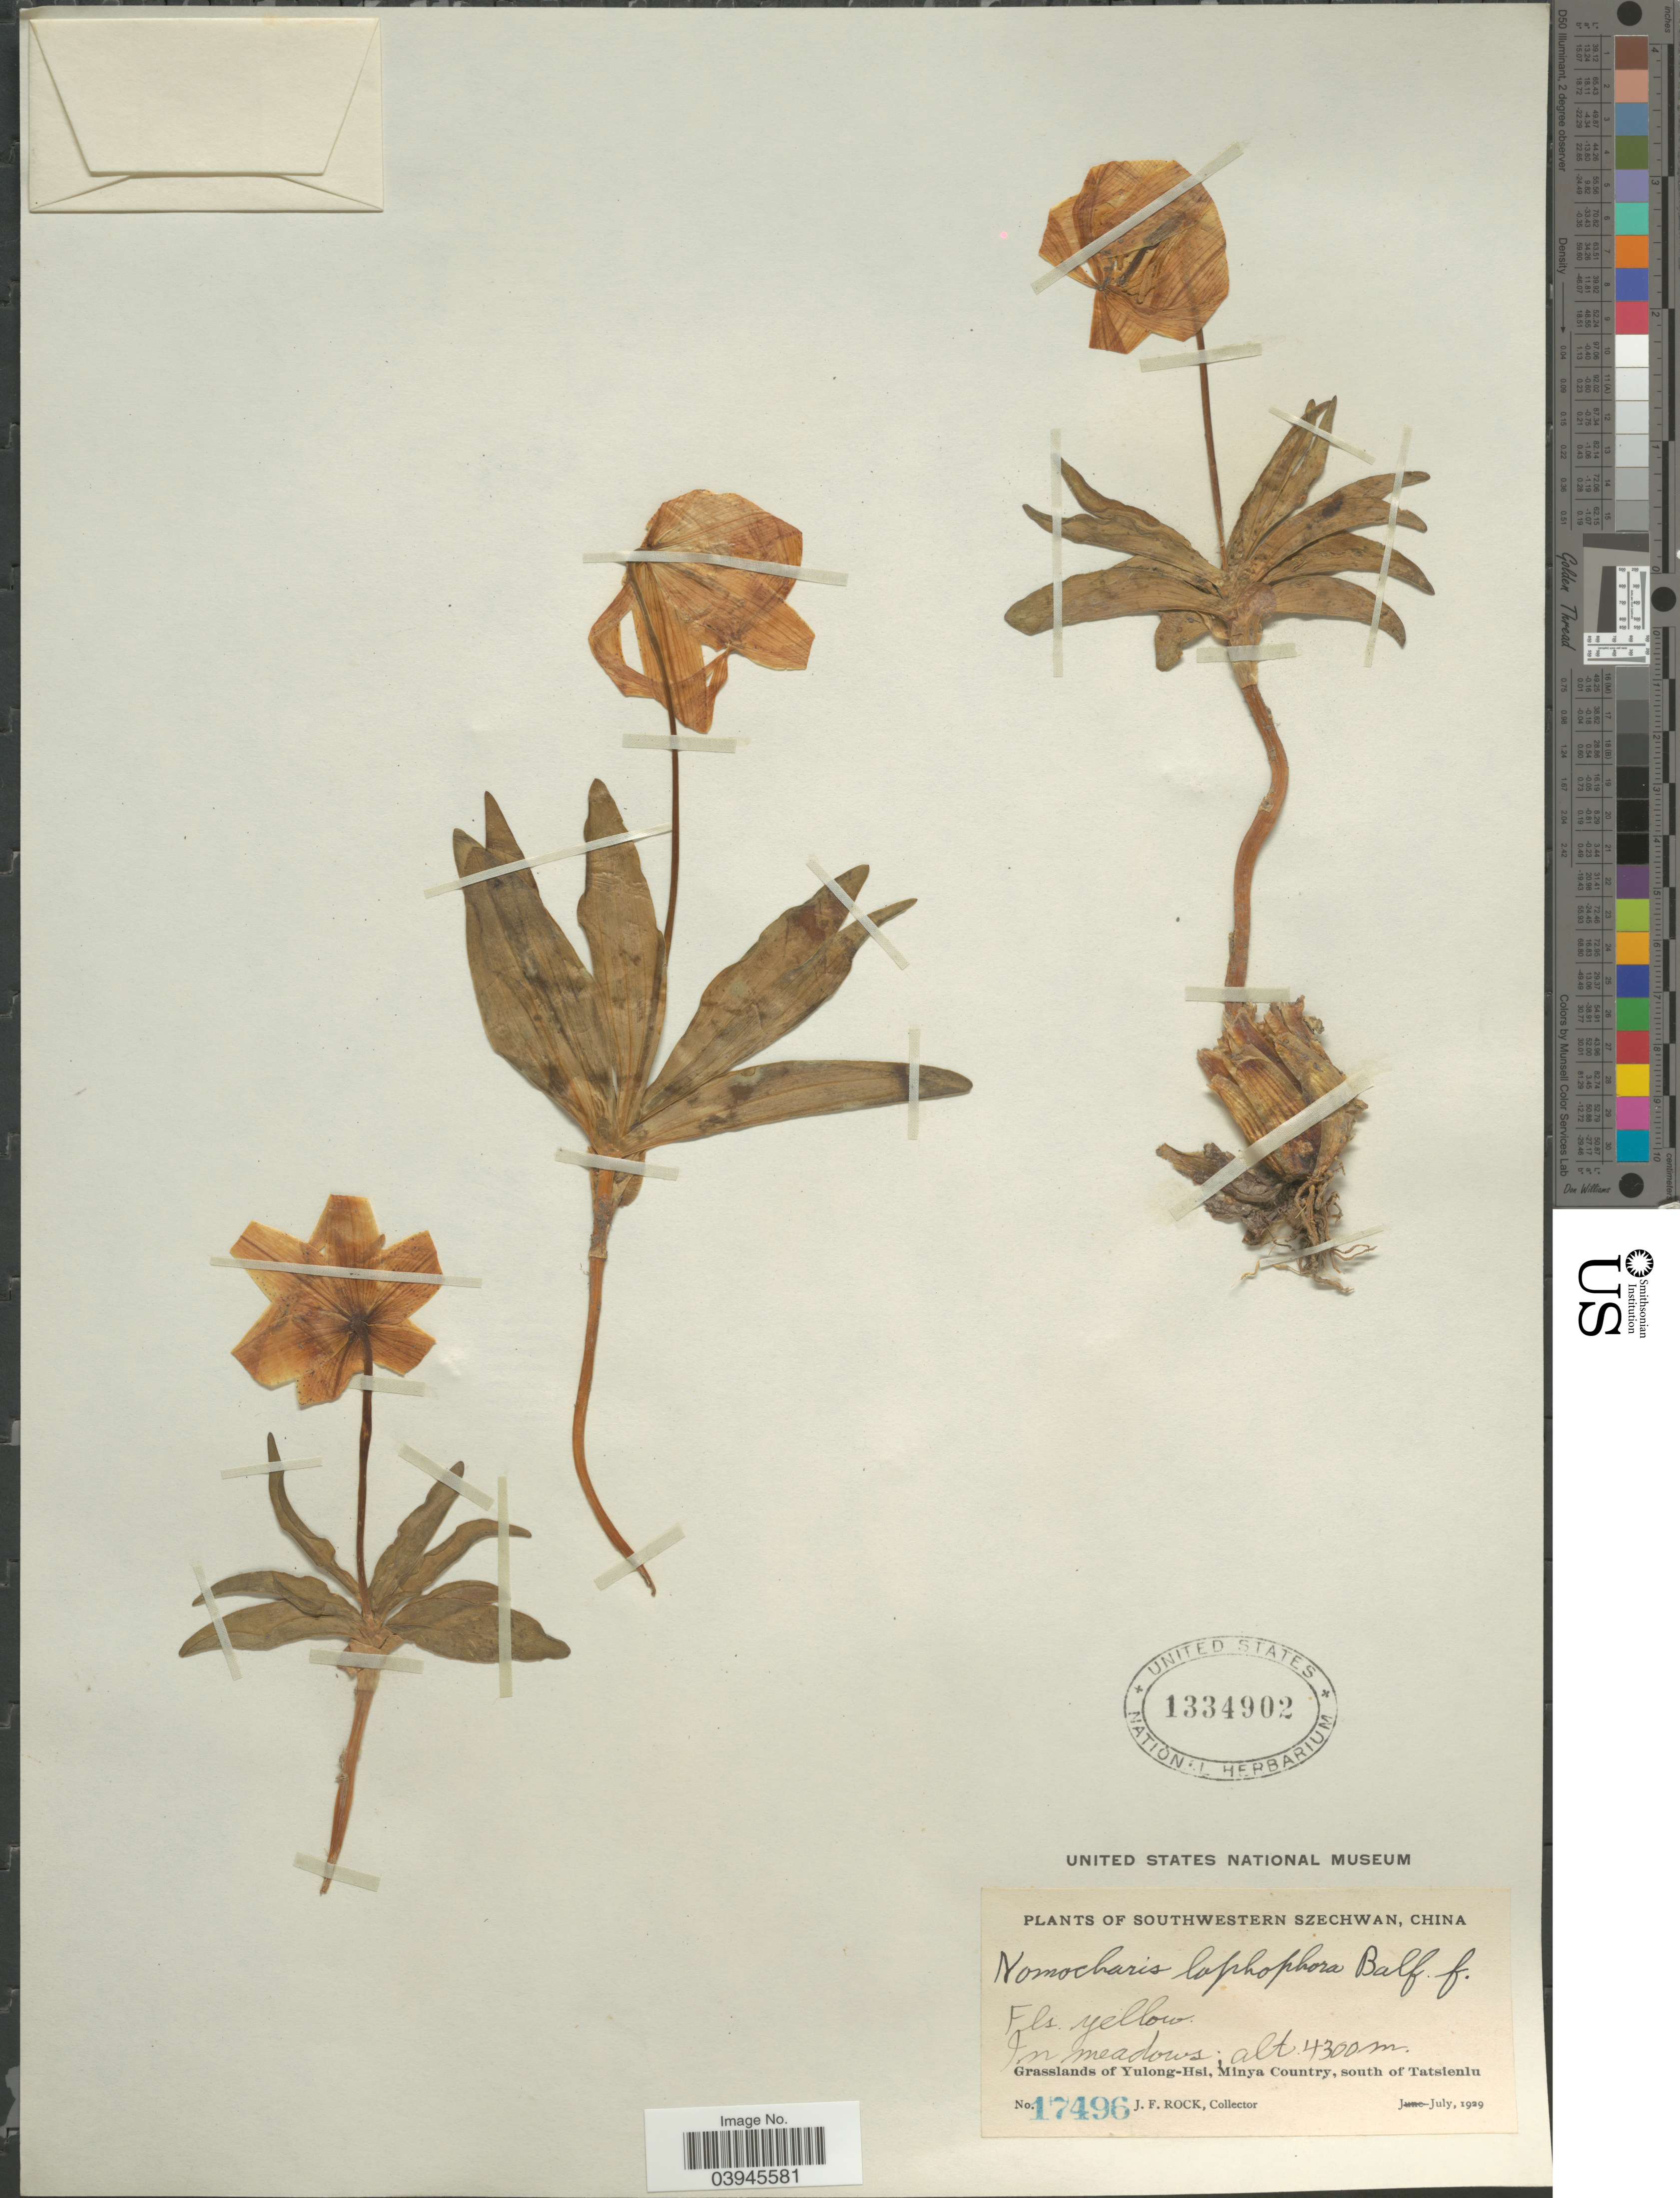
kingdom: Plantae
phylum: Tracheophyta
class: Liliopsida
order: Liliales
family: Liliaceae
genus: Lilium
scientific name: Lilium lophophorum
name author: (Bureau & Franch.) Franch.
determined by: Strong, Mark T., (BOT), Smithsonian Institution - National Museum of Natural History (UNITED STATES)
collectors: J. Rock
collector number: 17496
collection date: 1929-07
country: China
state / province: Sichuan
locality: Southwestern Szechwan. Grasslands of Yulong-Hsi, Minya Country, south of Tatsienlu.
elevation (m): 4300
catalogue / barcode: US 1334902